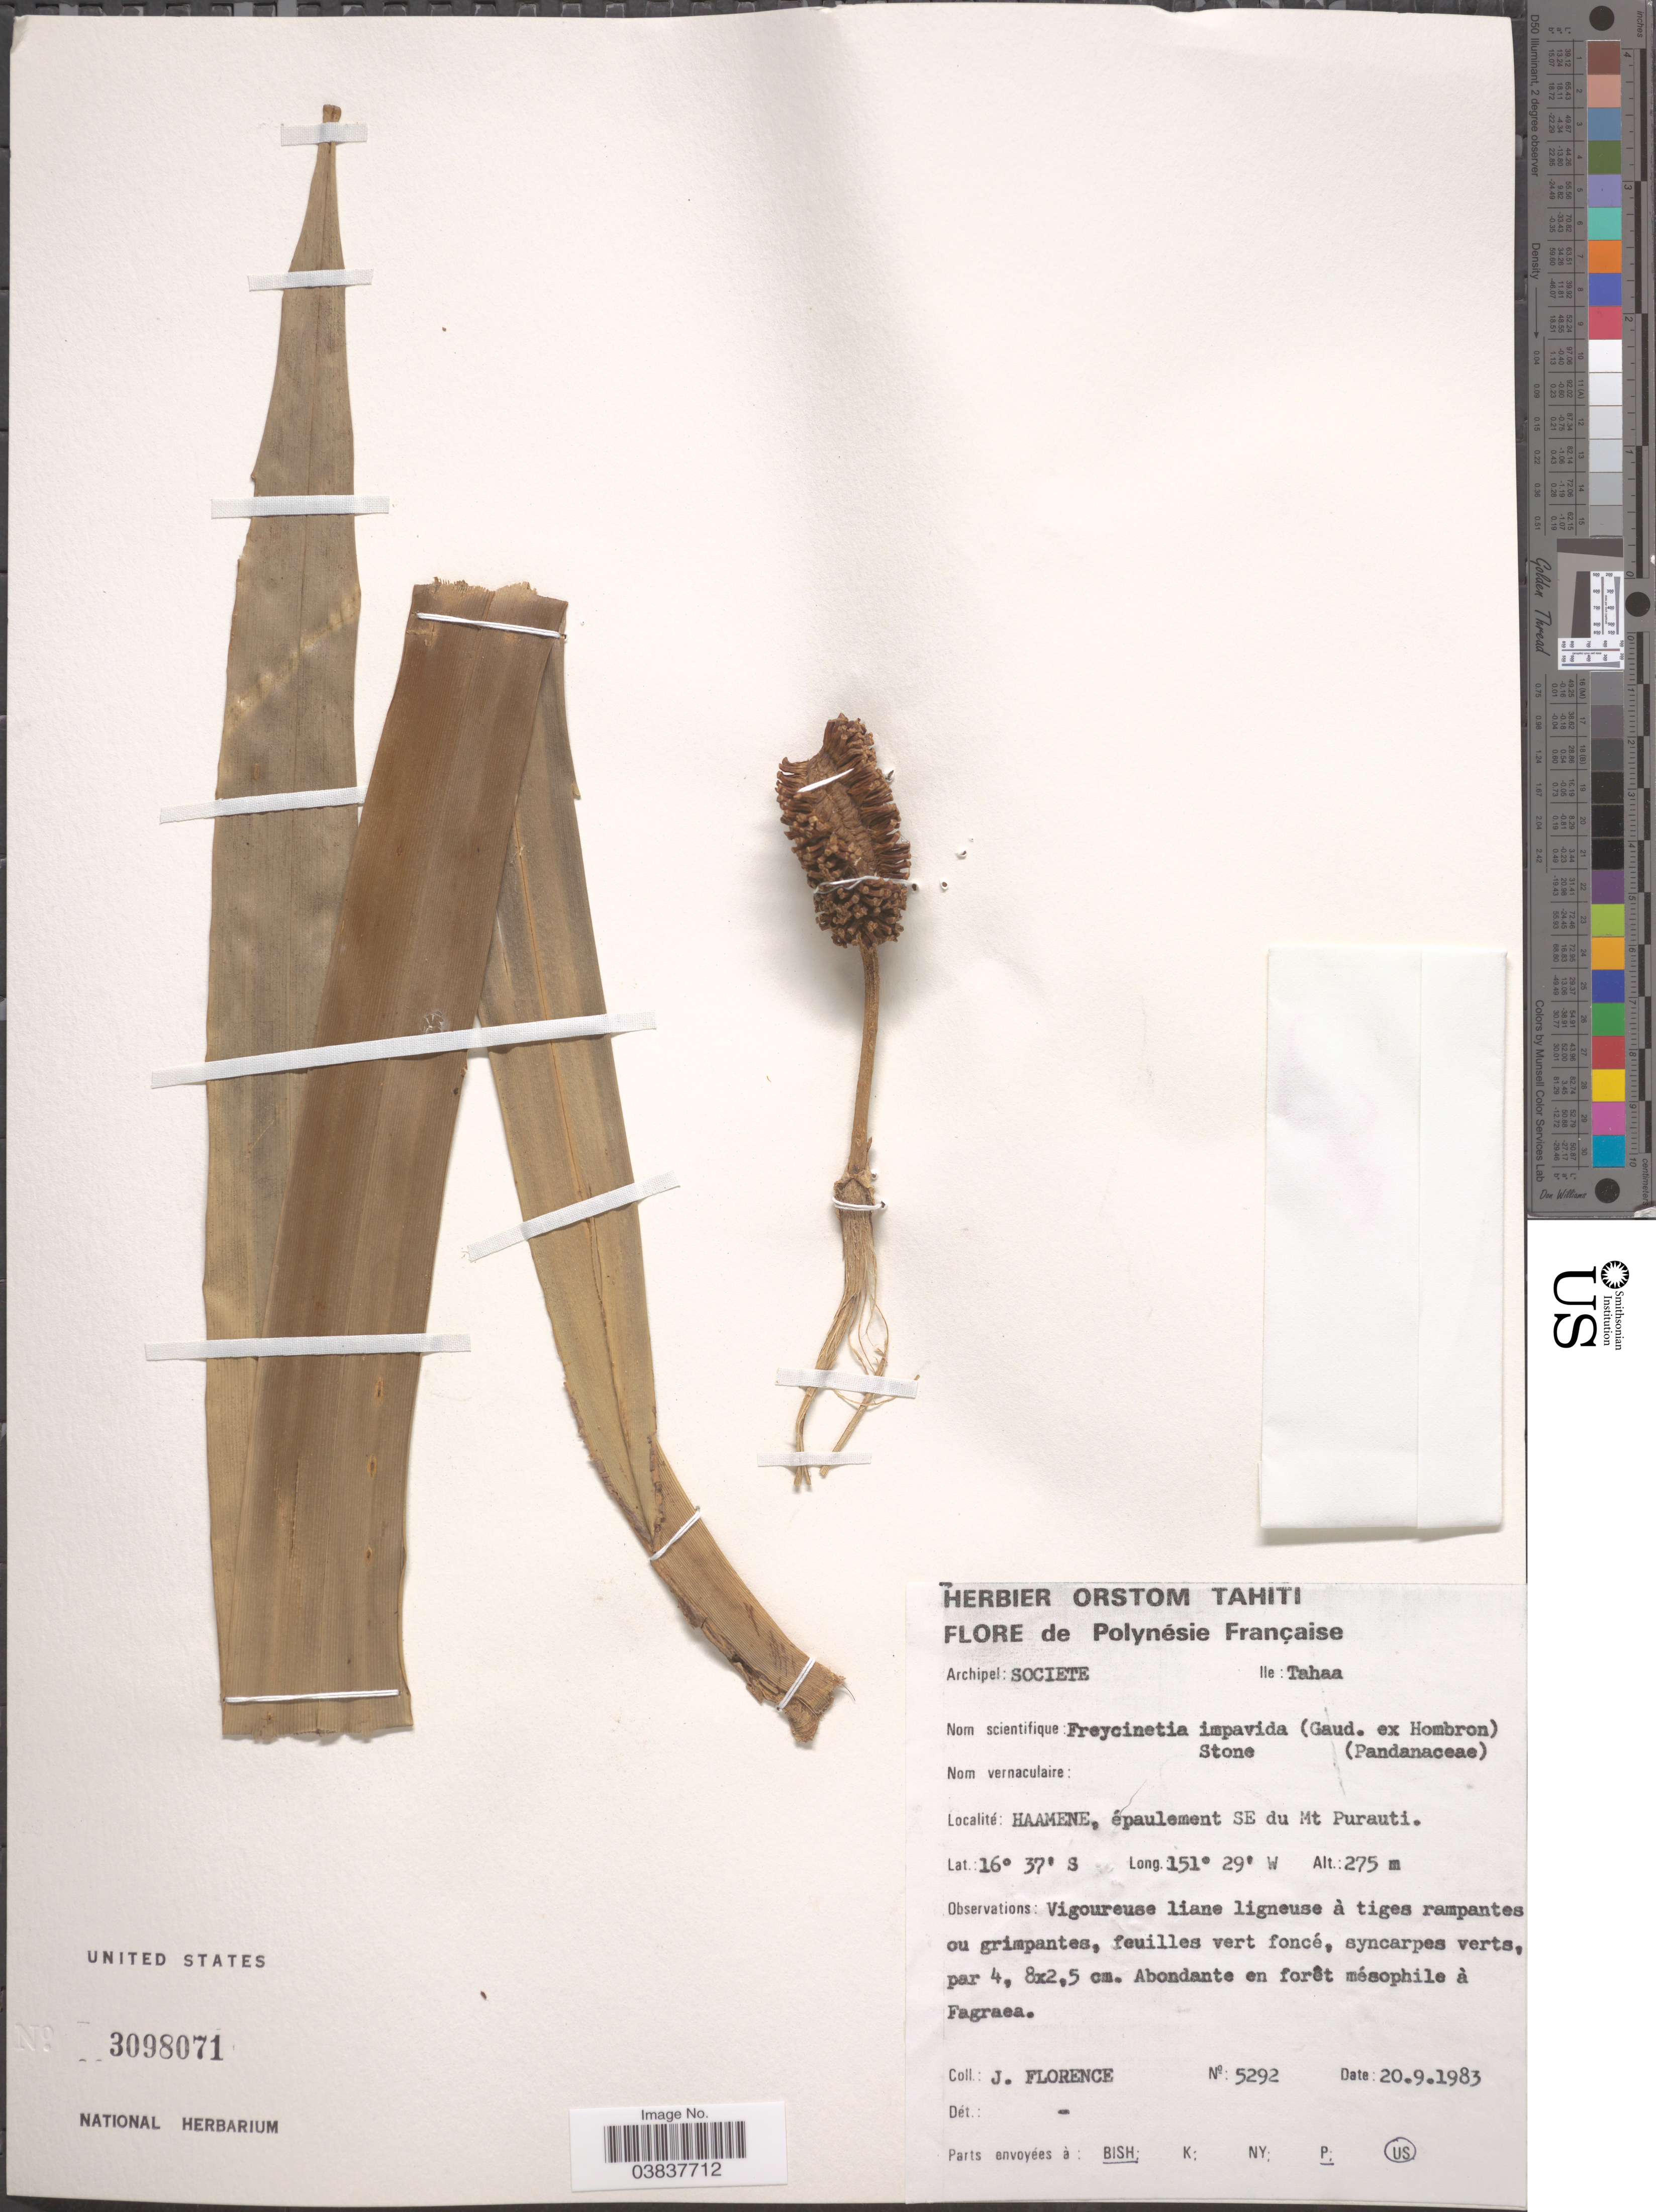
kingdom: Plantae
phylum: Tracheophyta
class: Liliopsida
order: Pandanales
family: Pandanaceae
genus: Freycinetia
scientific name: Freycinetia intermedia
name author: Merr. & L.M. Perry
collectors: J. Florence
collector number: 5292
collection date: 1983-09-20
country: French Polynesia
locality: Polynésie Française. Archipel: Societe. Ile: Tahaa. Haamene, épaulement SE du Mt Purauti.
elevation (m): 275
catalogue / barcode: US 3098071